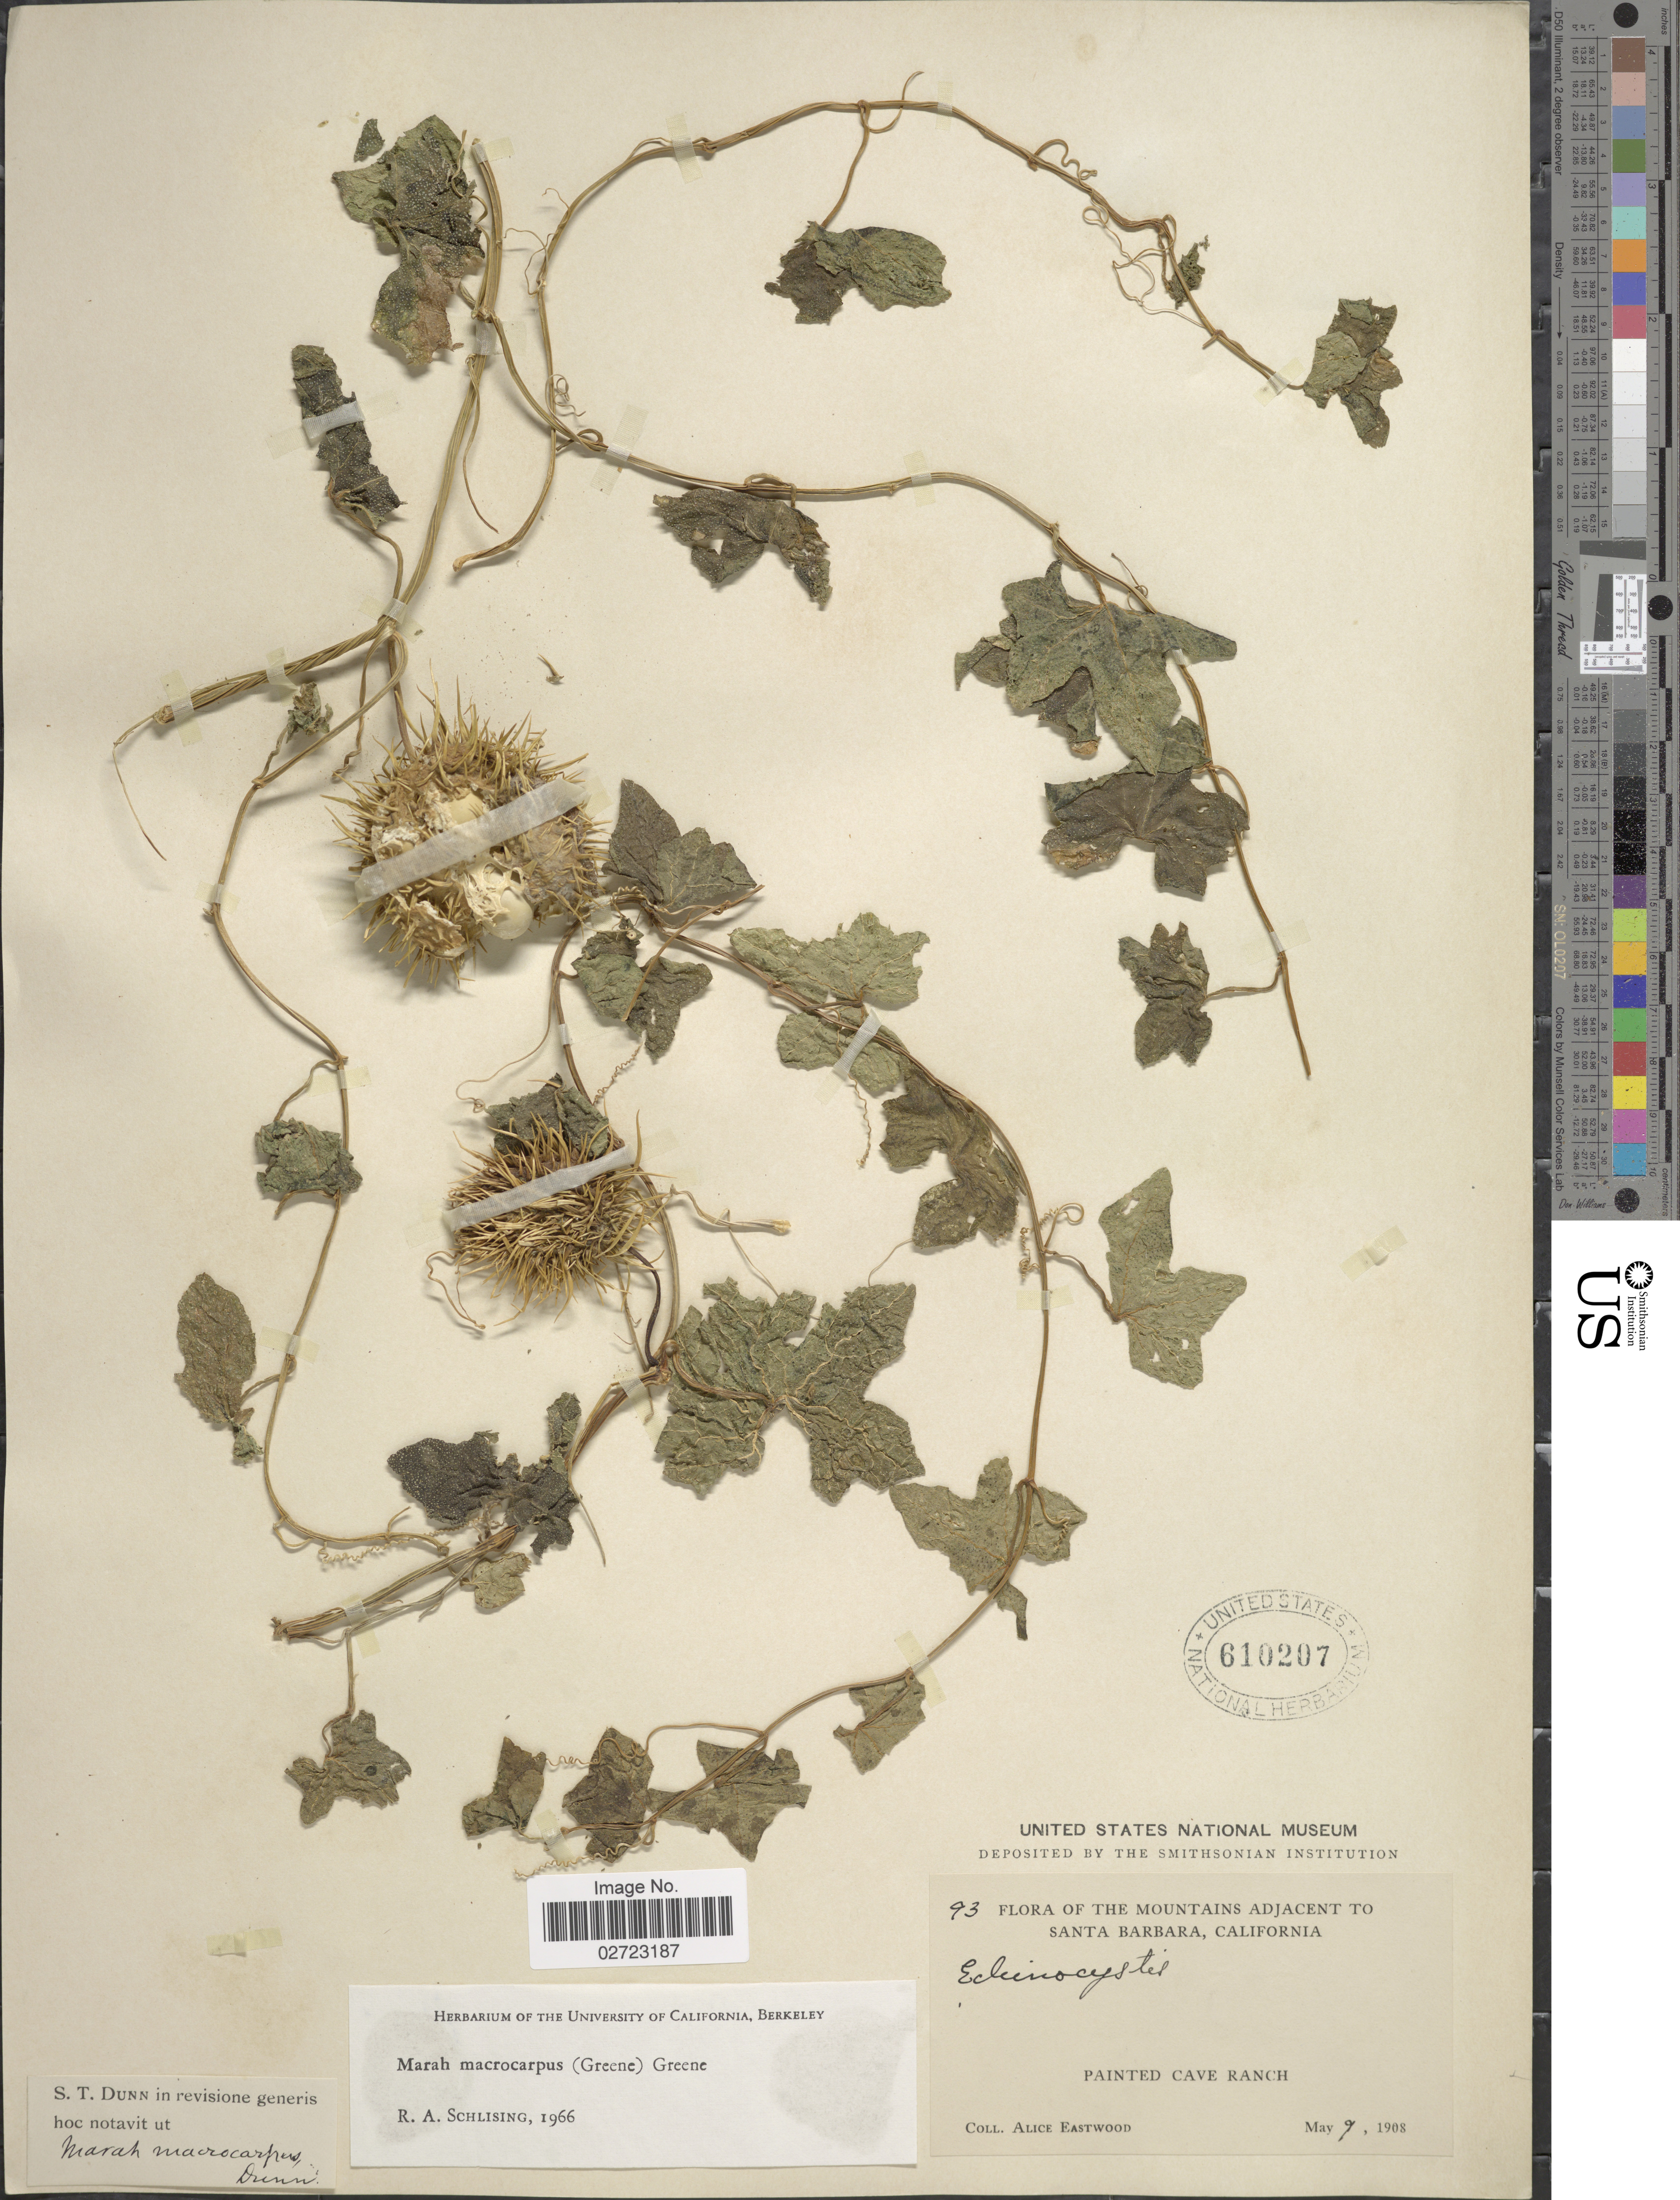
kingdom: Plantae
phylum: Tracheophyta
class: Magnoliopsida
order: Cucurbitales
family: Cucurbitaceae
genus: Marah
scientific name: Marah macrocarpa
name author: (Greene) Greene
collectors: A. Eastwood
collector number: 93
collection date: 1908-05-09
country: United States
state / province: California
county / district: Santa Barbara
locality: The Mountains adjacent to Santa Barbara, Painted Cave Ranch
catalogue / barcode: US 610207